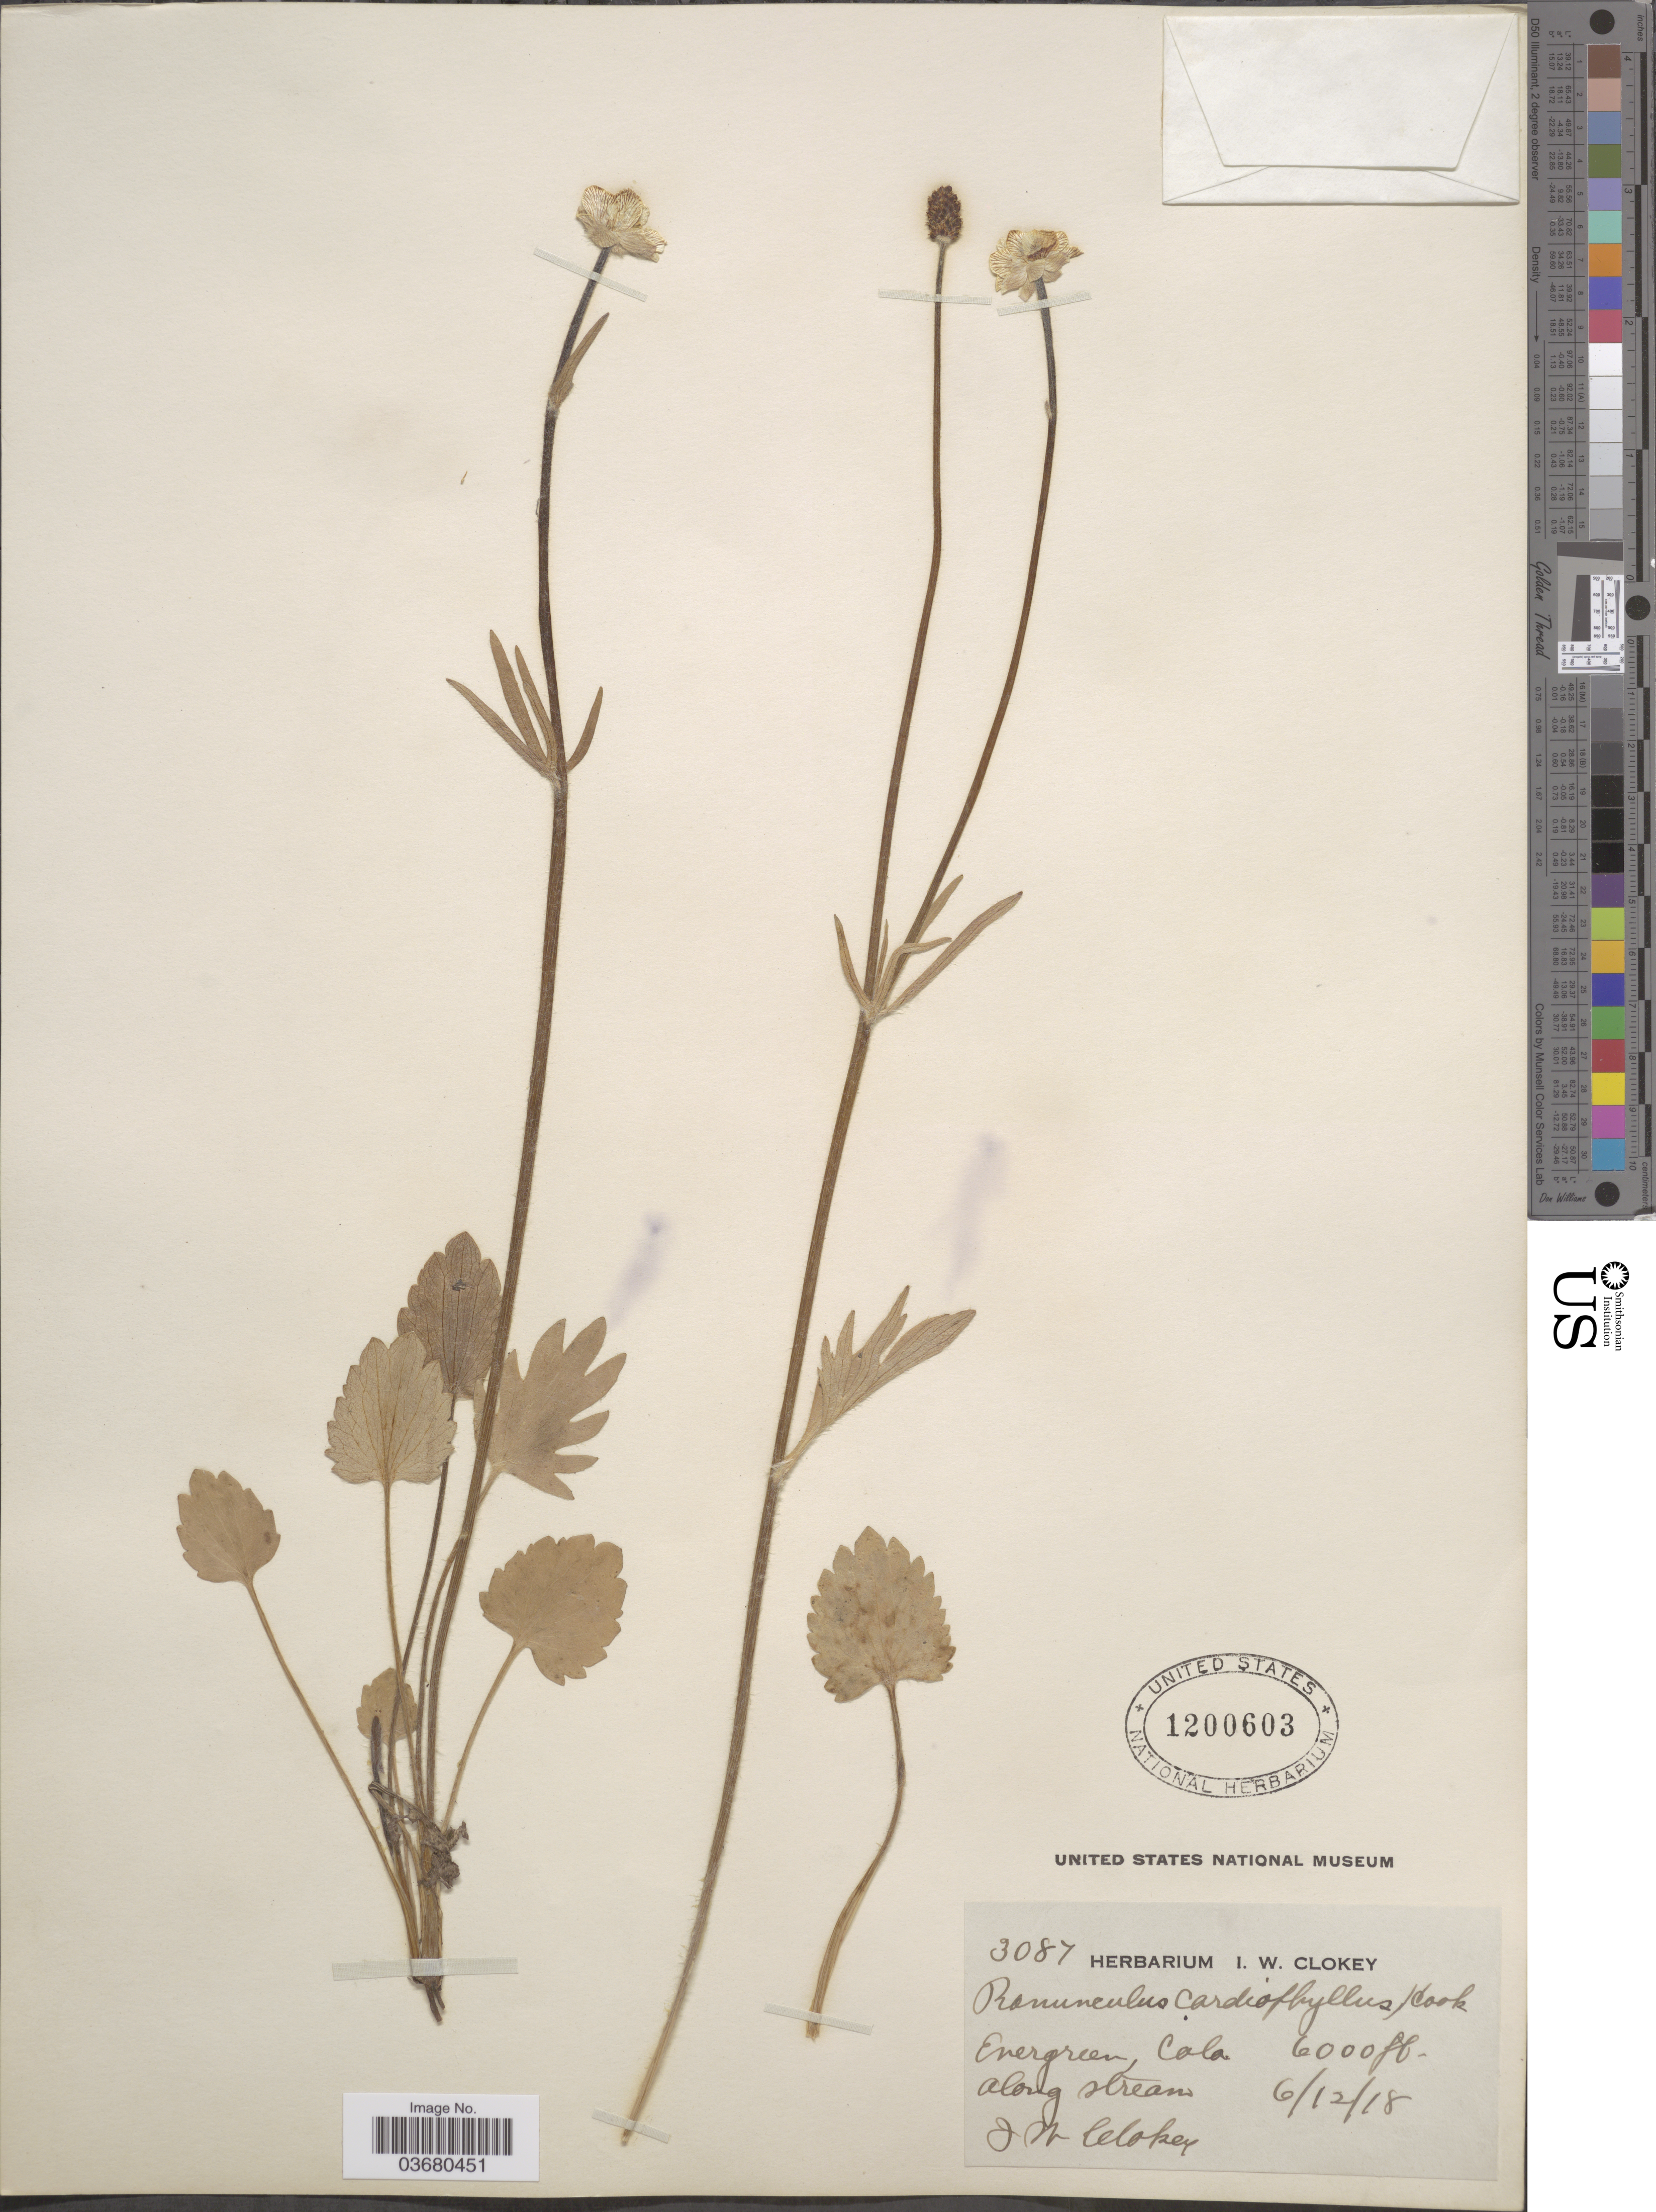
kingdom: Plantae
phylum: Tracheophyta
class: Magnoliopsida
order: Ranunculales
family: Ranunculaceae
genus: Ranunculus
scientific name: Ranunculus cardiophyllus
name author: Hook.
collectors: I. W. Clokey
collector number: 3087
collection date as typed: Transcribed d/m/y: 12/6/18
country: United States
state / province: Colorado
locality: Evergreen.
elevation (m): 1829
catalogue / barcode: US 1200603